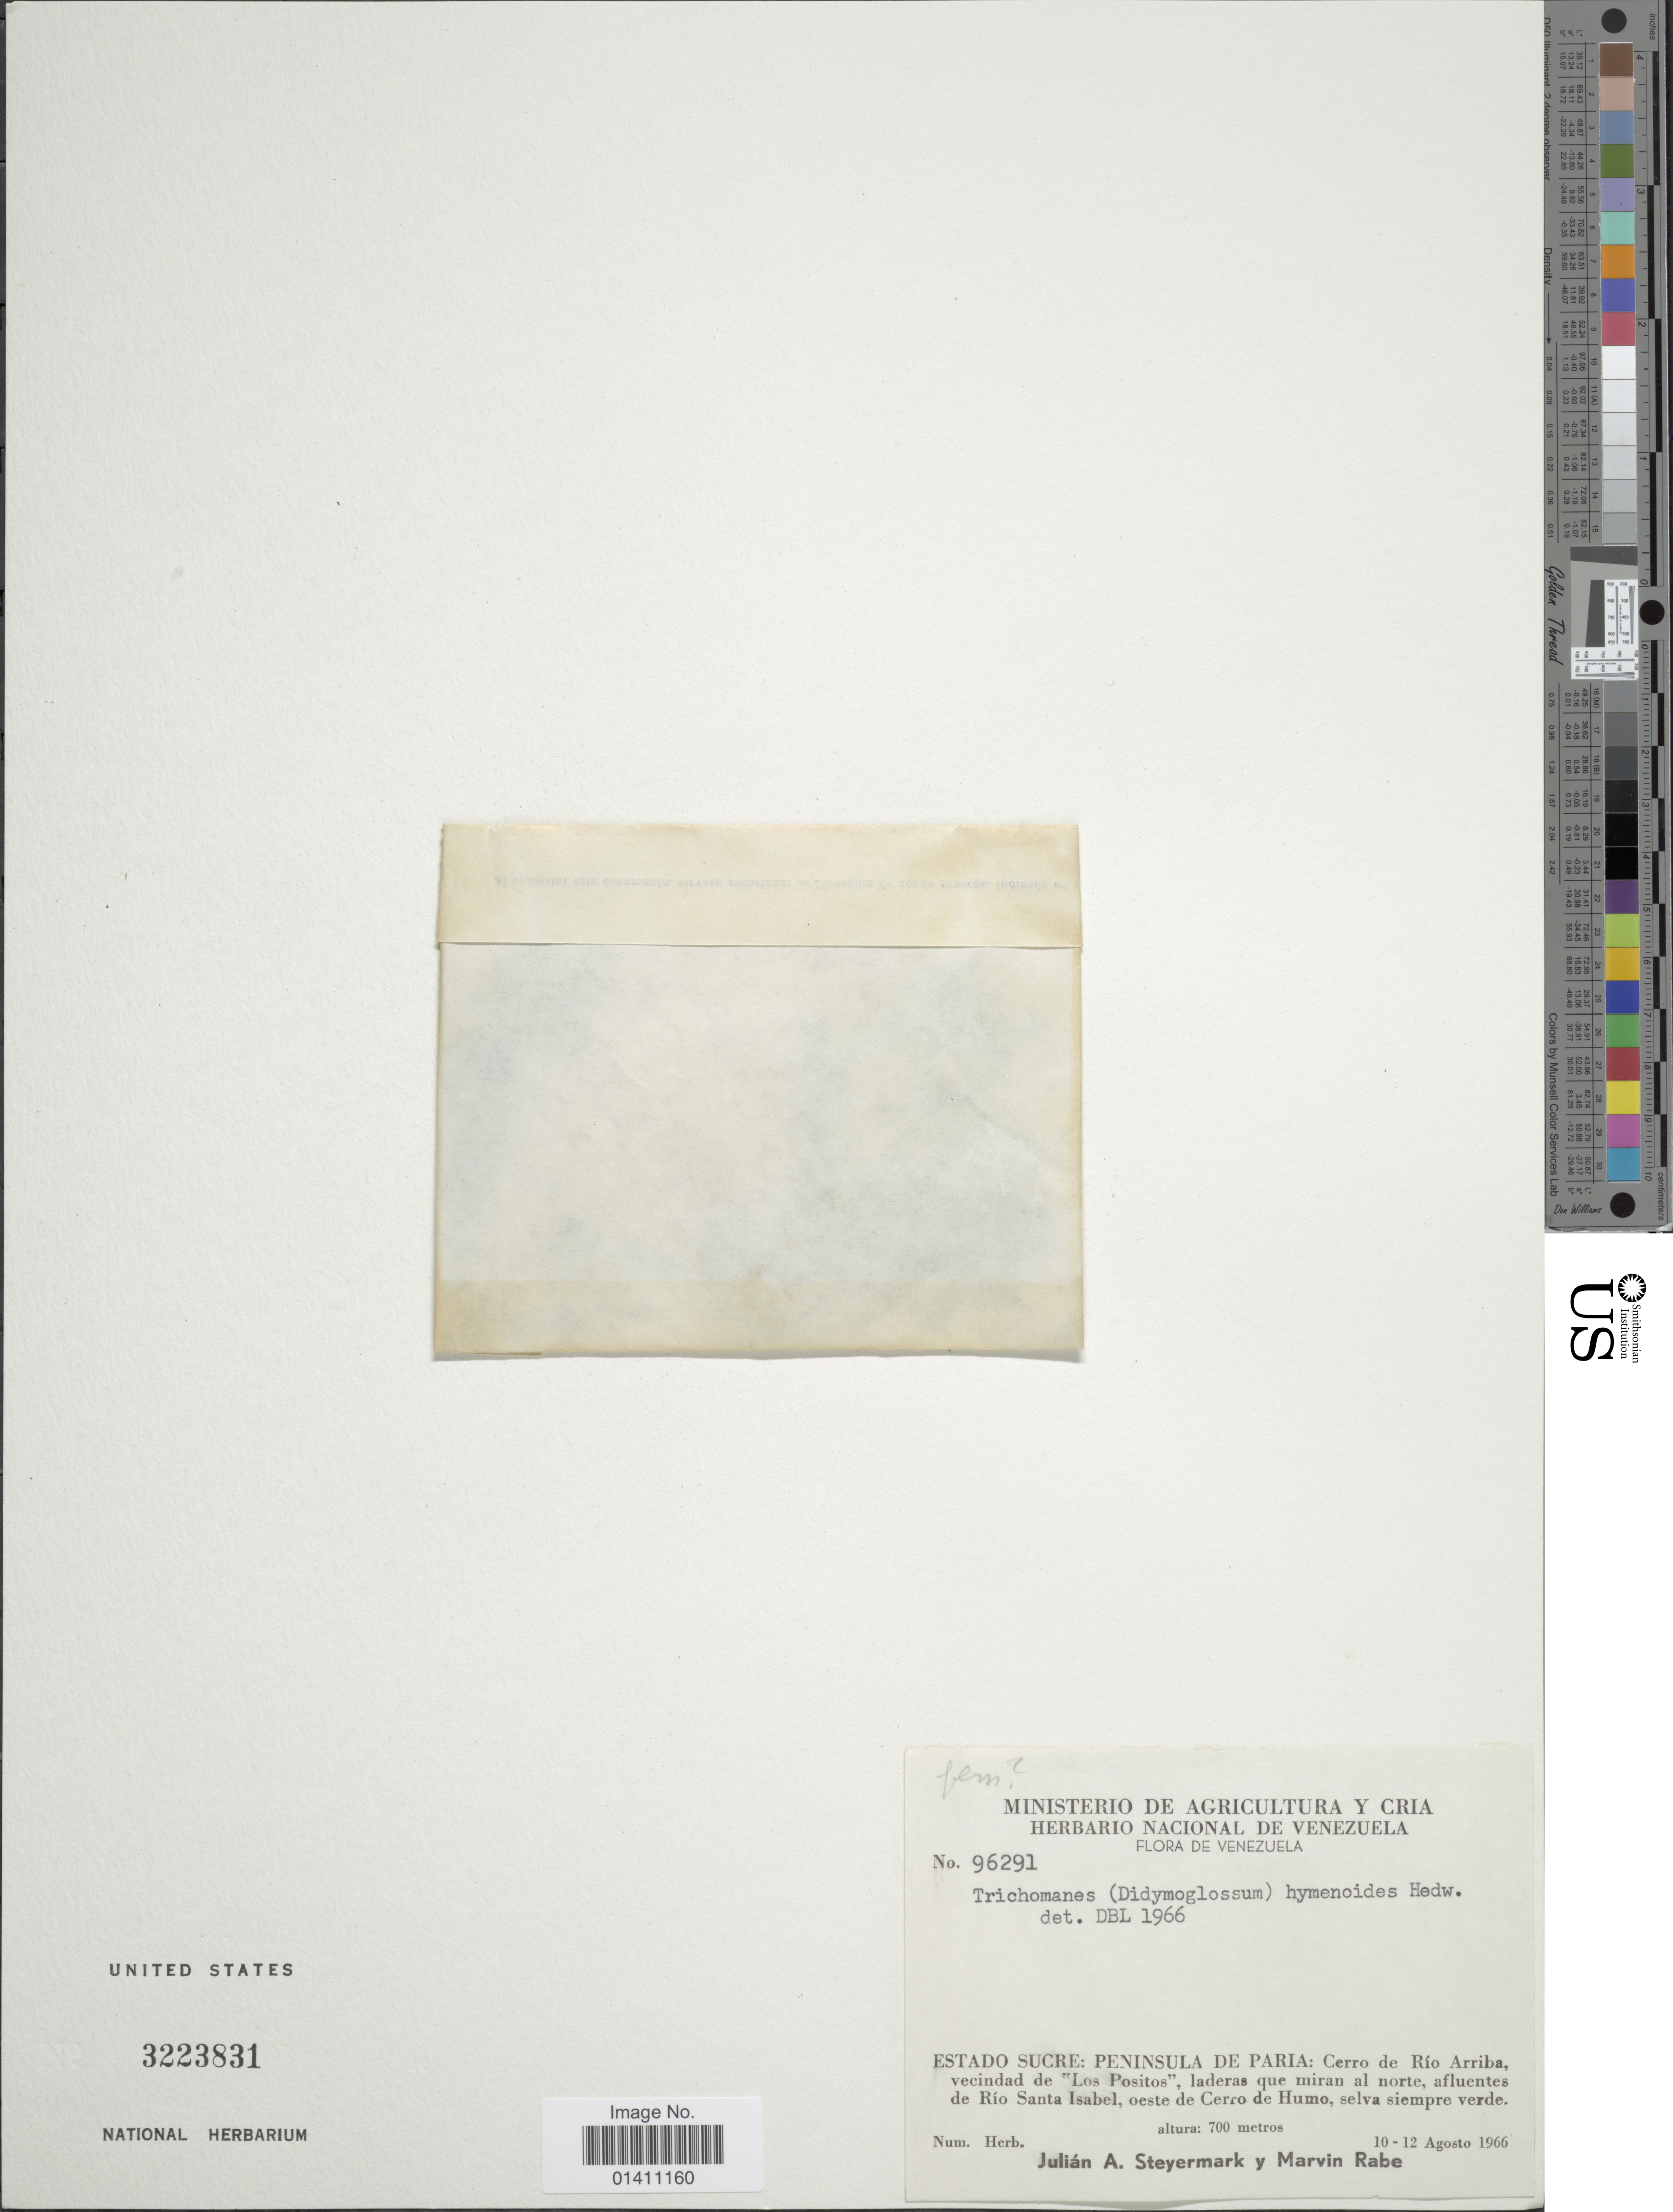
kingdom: Plantae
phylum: Tracheophyta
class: Polypodiopsida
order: Hymenophyllales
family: Hymenophyllaceae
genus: Didymoglossum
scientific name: Didymoglossum hymenoides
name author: (Hedw.) Copel.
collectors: J. Steyermark & M. Rabe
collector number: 96291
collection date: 1966-08-10/1966-08-12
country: Venezuela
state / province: Sucre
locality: Estado Sucre: Peninsula de Paria: Cerro de Rio Arriba, vecindad de 'Los Positos', laderas que miran al norte, afluentes de Rio Santa Isabel, oeste de Cerro de Humo, selva siempre verde.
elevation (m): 700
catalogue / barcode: US 3223831